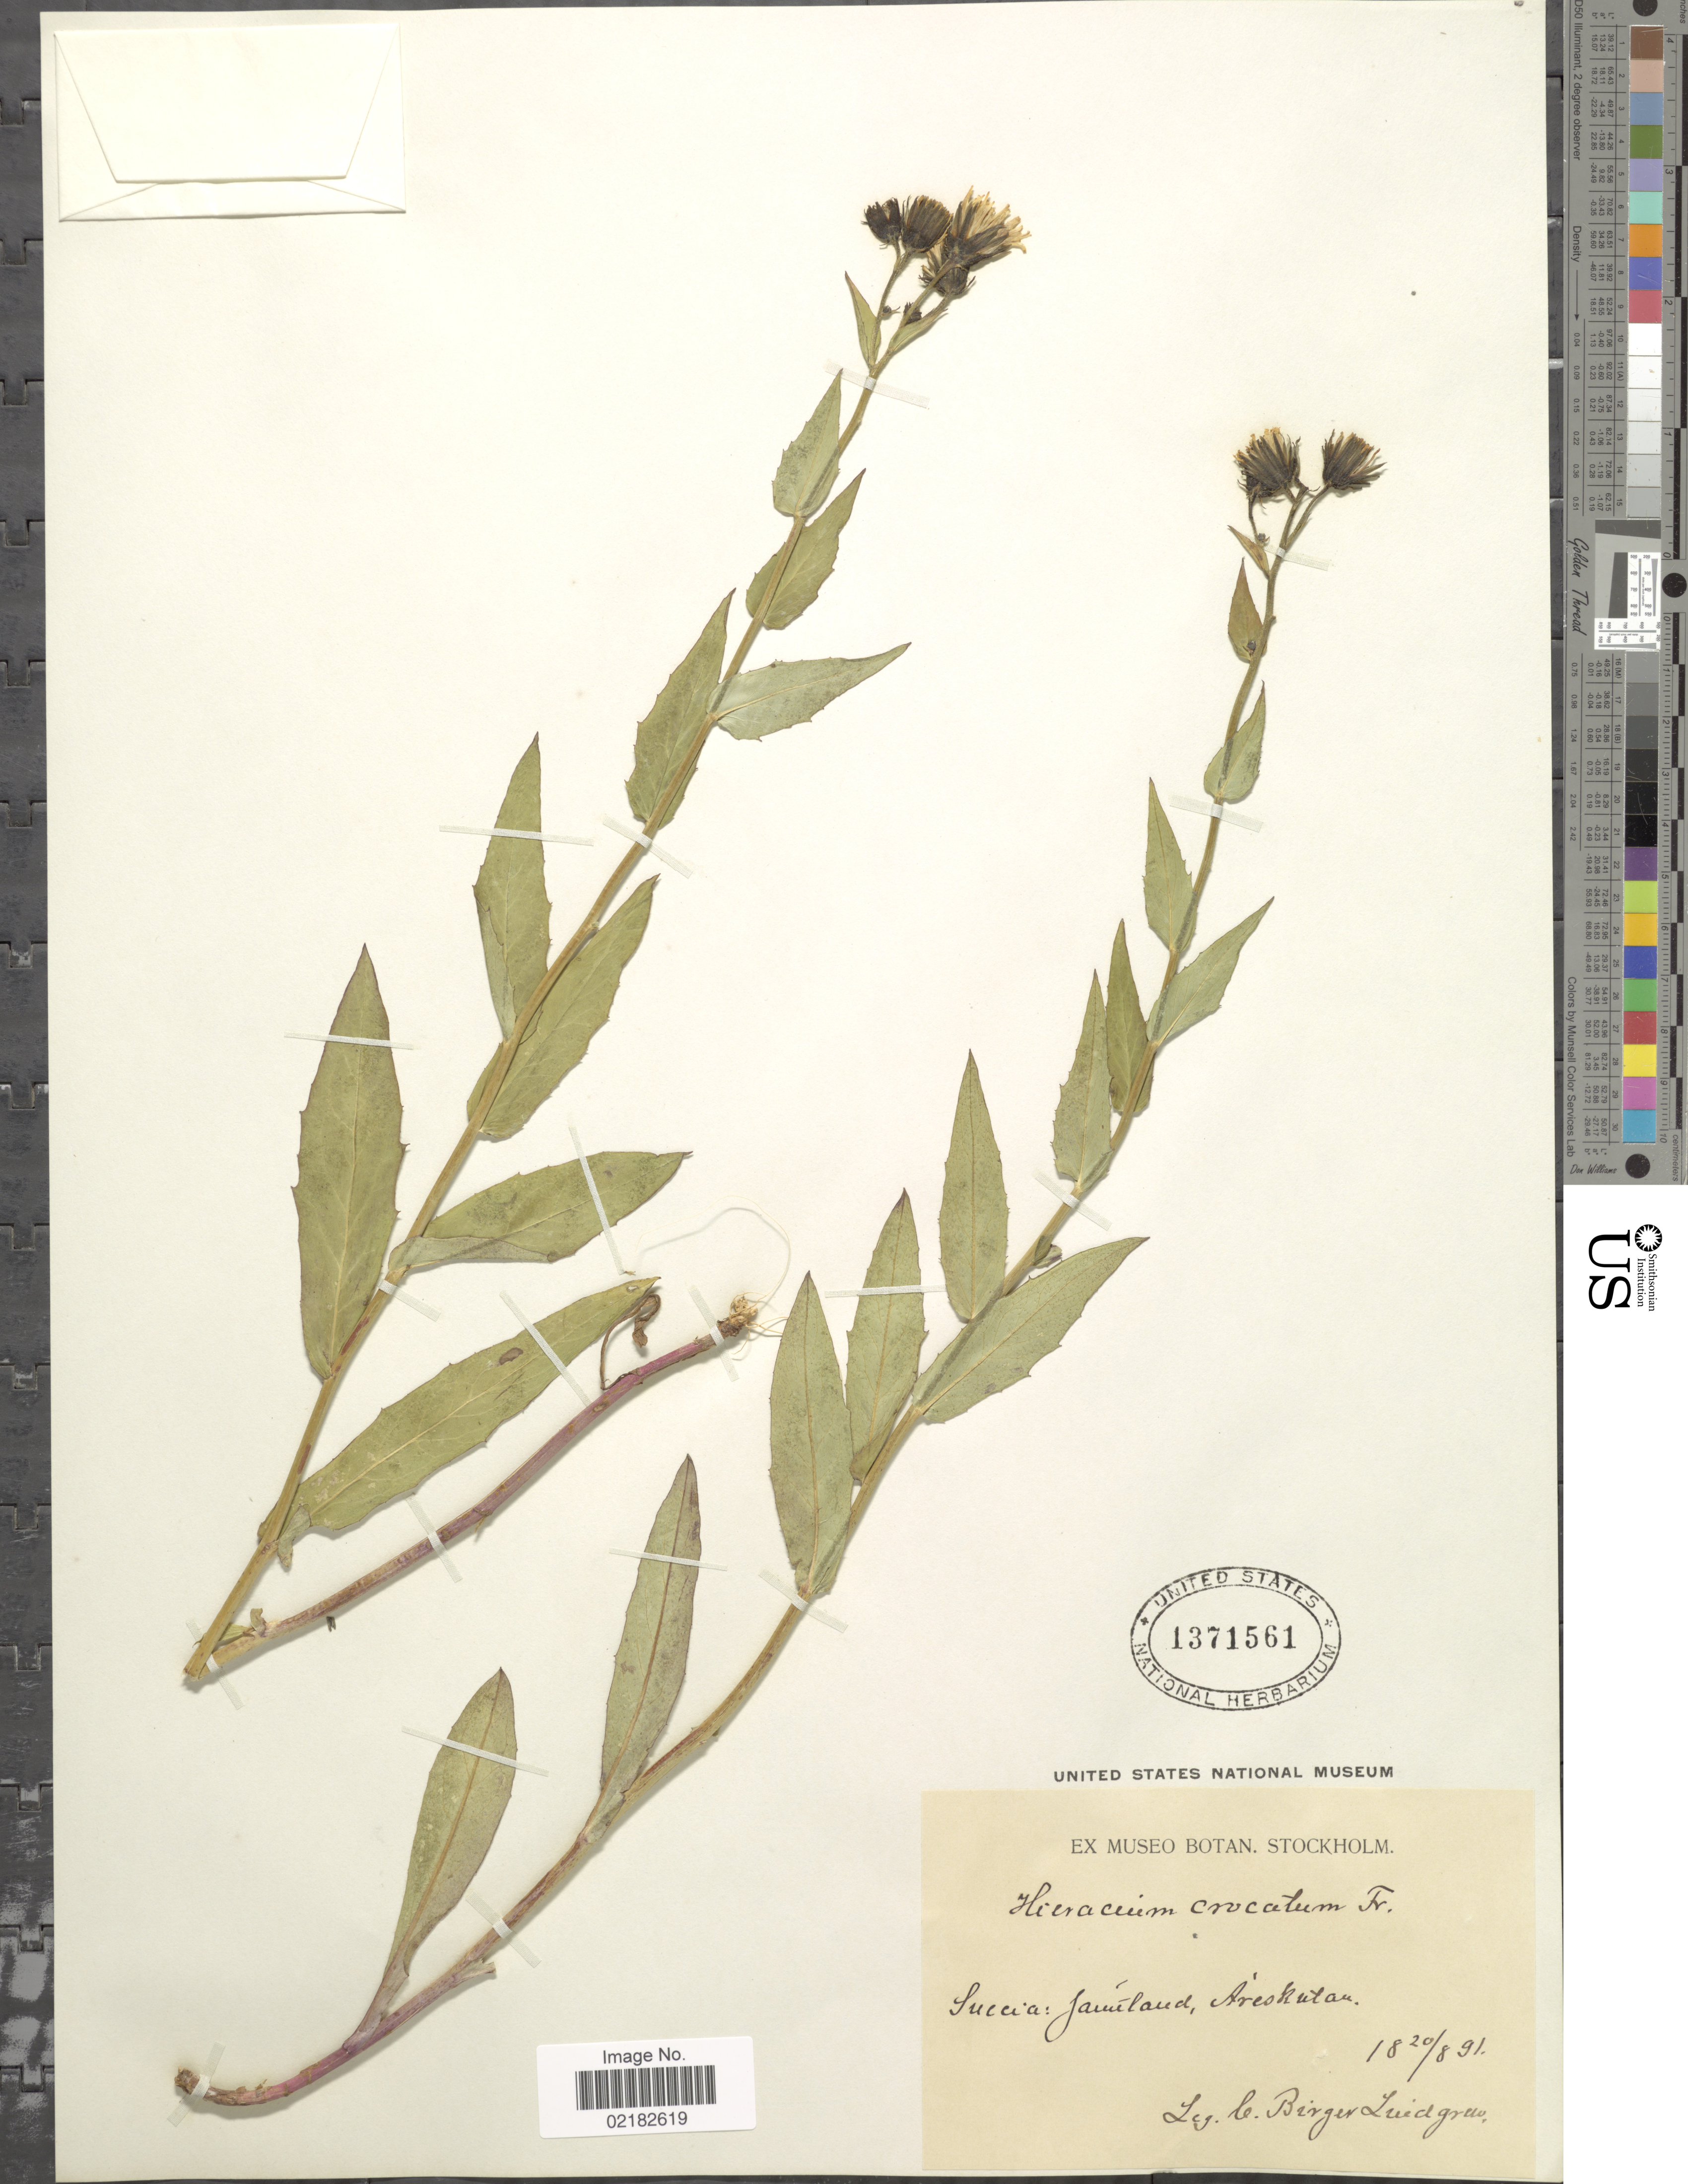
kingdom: Plantae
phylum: Tracheophyta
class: Magnoliopsida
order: Asterales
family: Asteraceae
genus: Hieracium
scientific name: Hieracium crocatum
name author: Fr.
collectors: C. Luidgren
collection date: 1891-08-20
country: Sweden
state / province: Jämtland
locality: Åreskutan.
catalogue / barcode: US 1371561